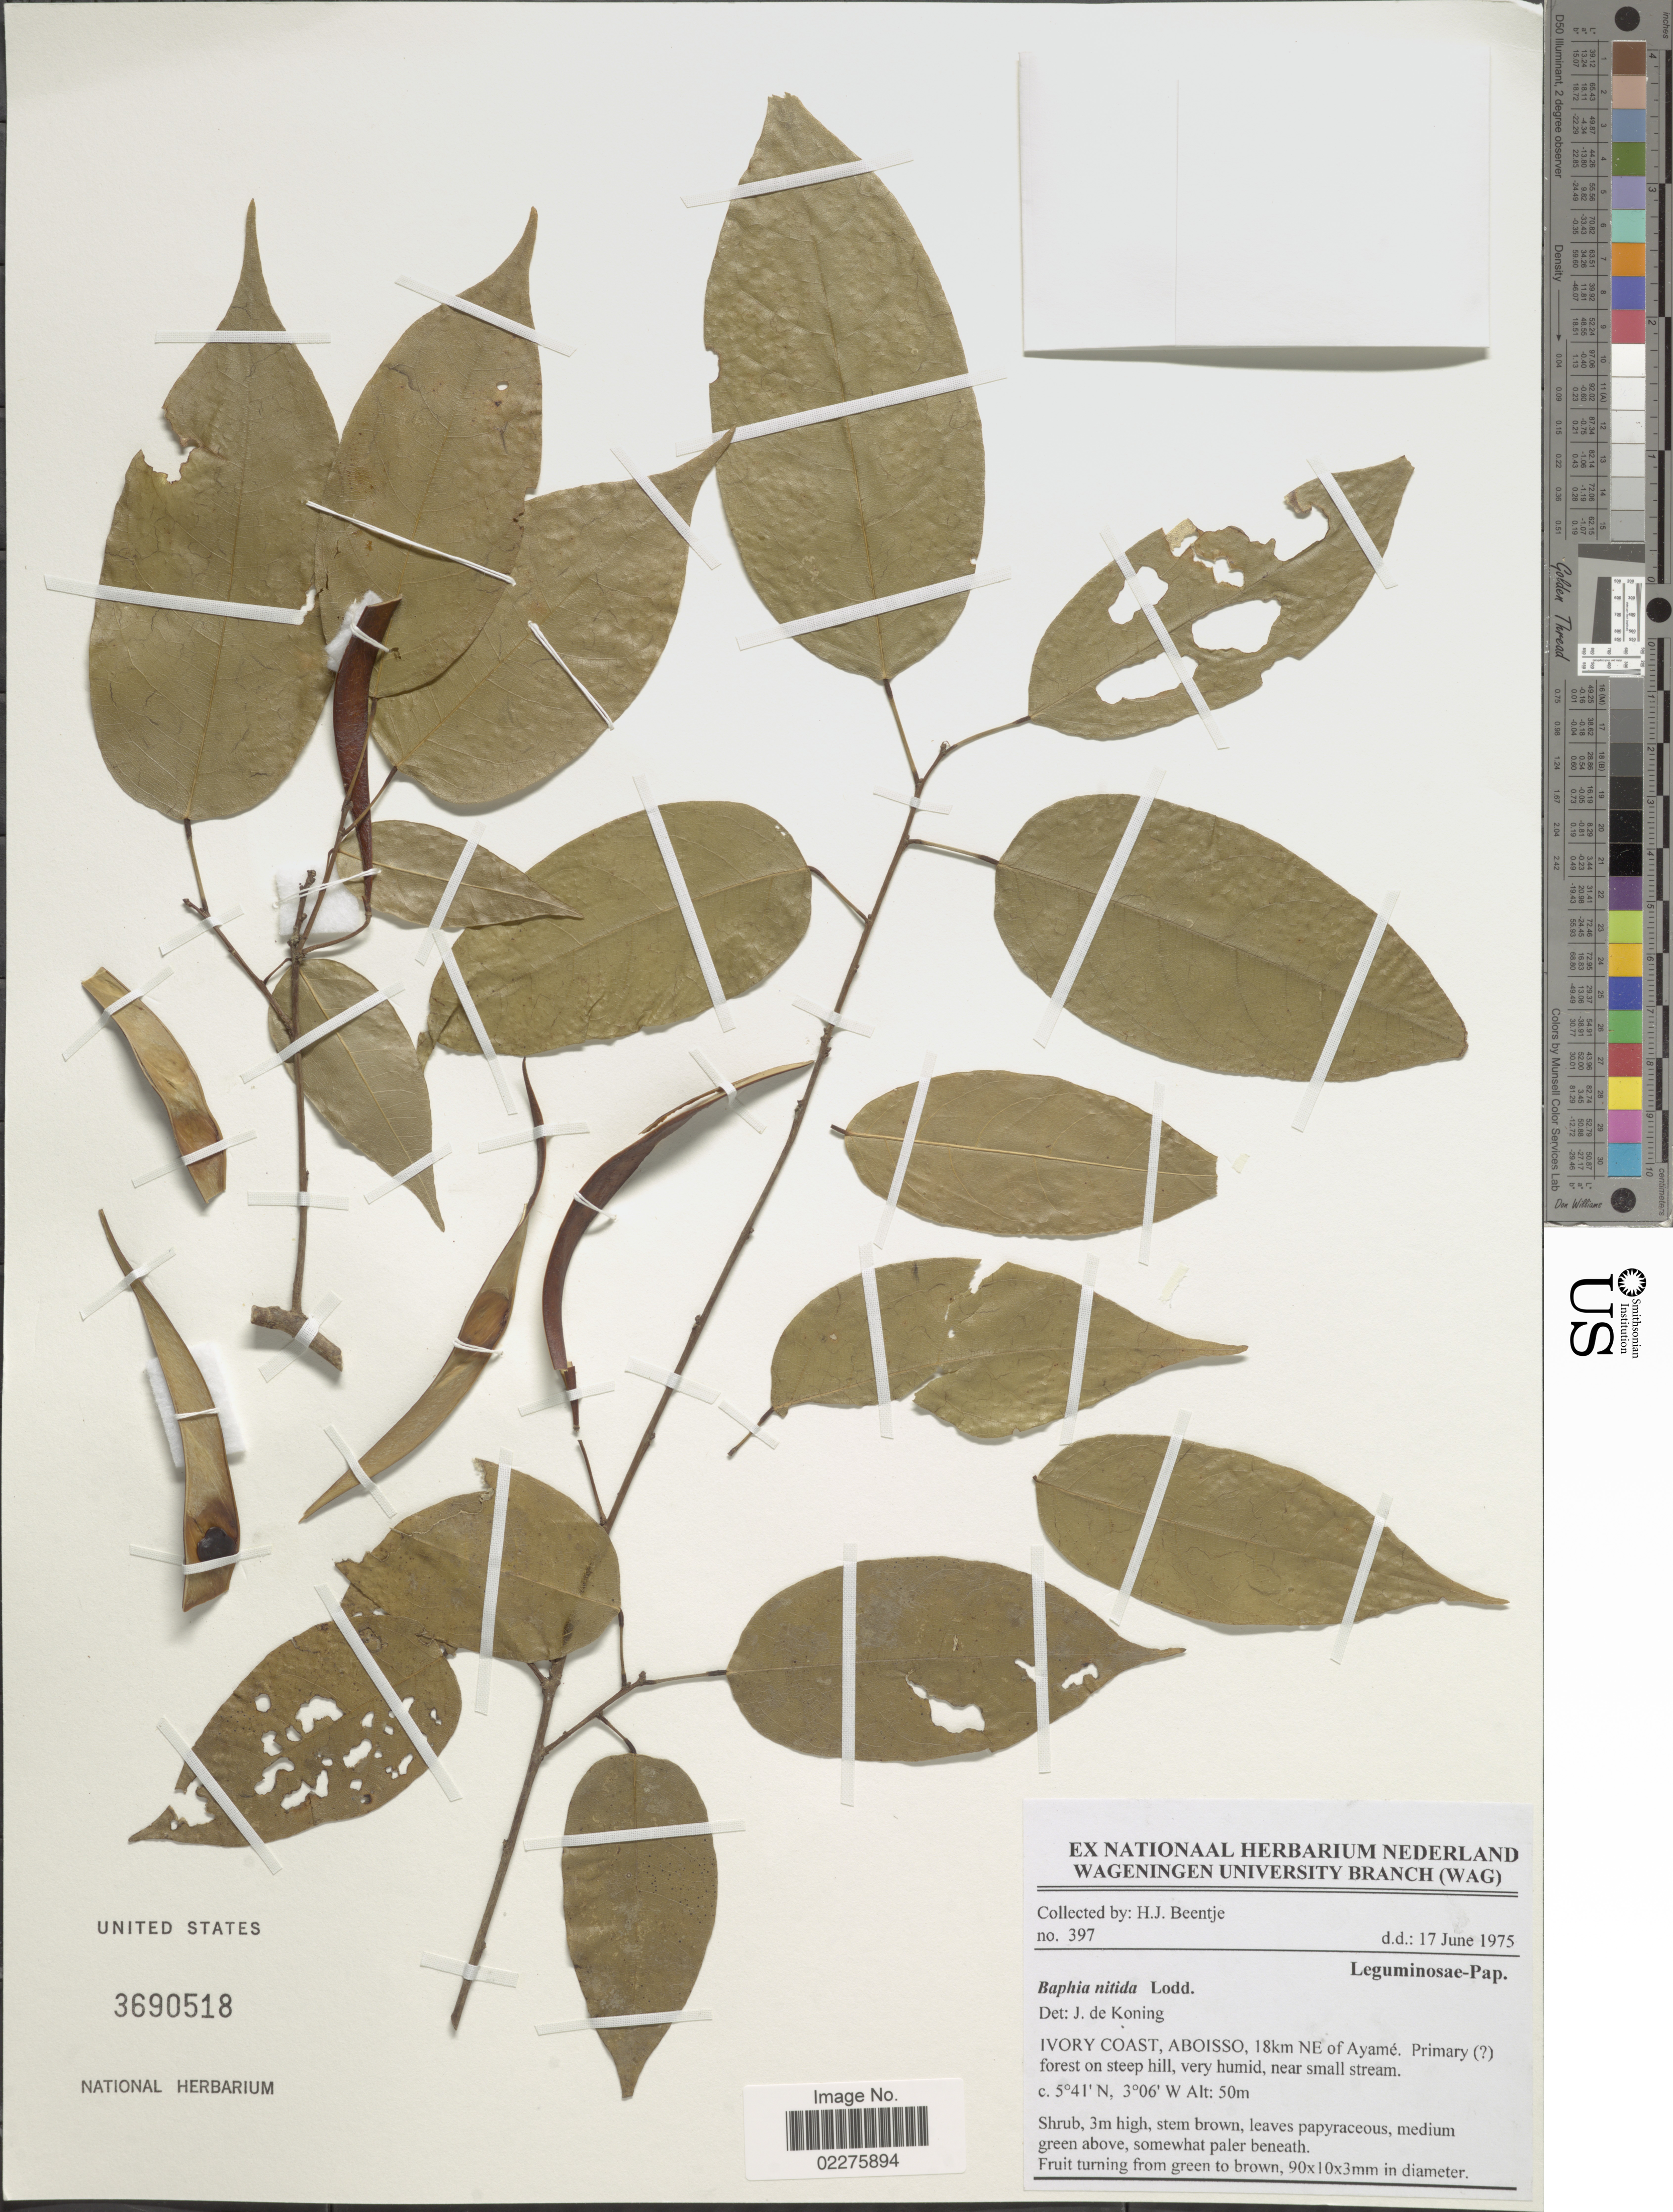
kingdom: Plantae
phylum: Tracheophyta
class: Magnoliopsida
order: Fabales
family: Fabaceae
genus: Baphia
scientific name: Baphia nitida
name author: Lodd.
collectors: H. J. Beentje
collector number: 397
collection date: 1975-06-17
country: Ivory Coast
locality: Aboisso, 18 km NE of Ayame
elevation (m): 50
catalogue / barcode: US 3690518